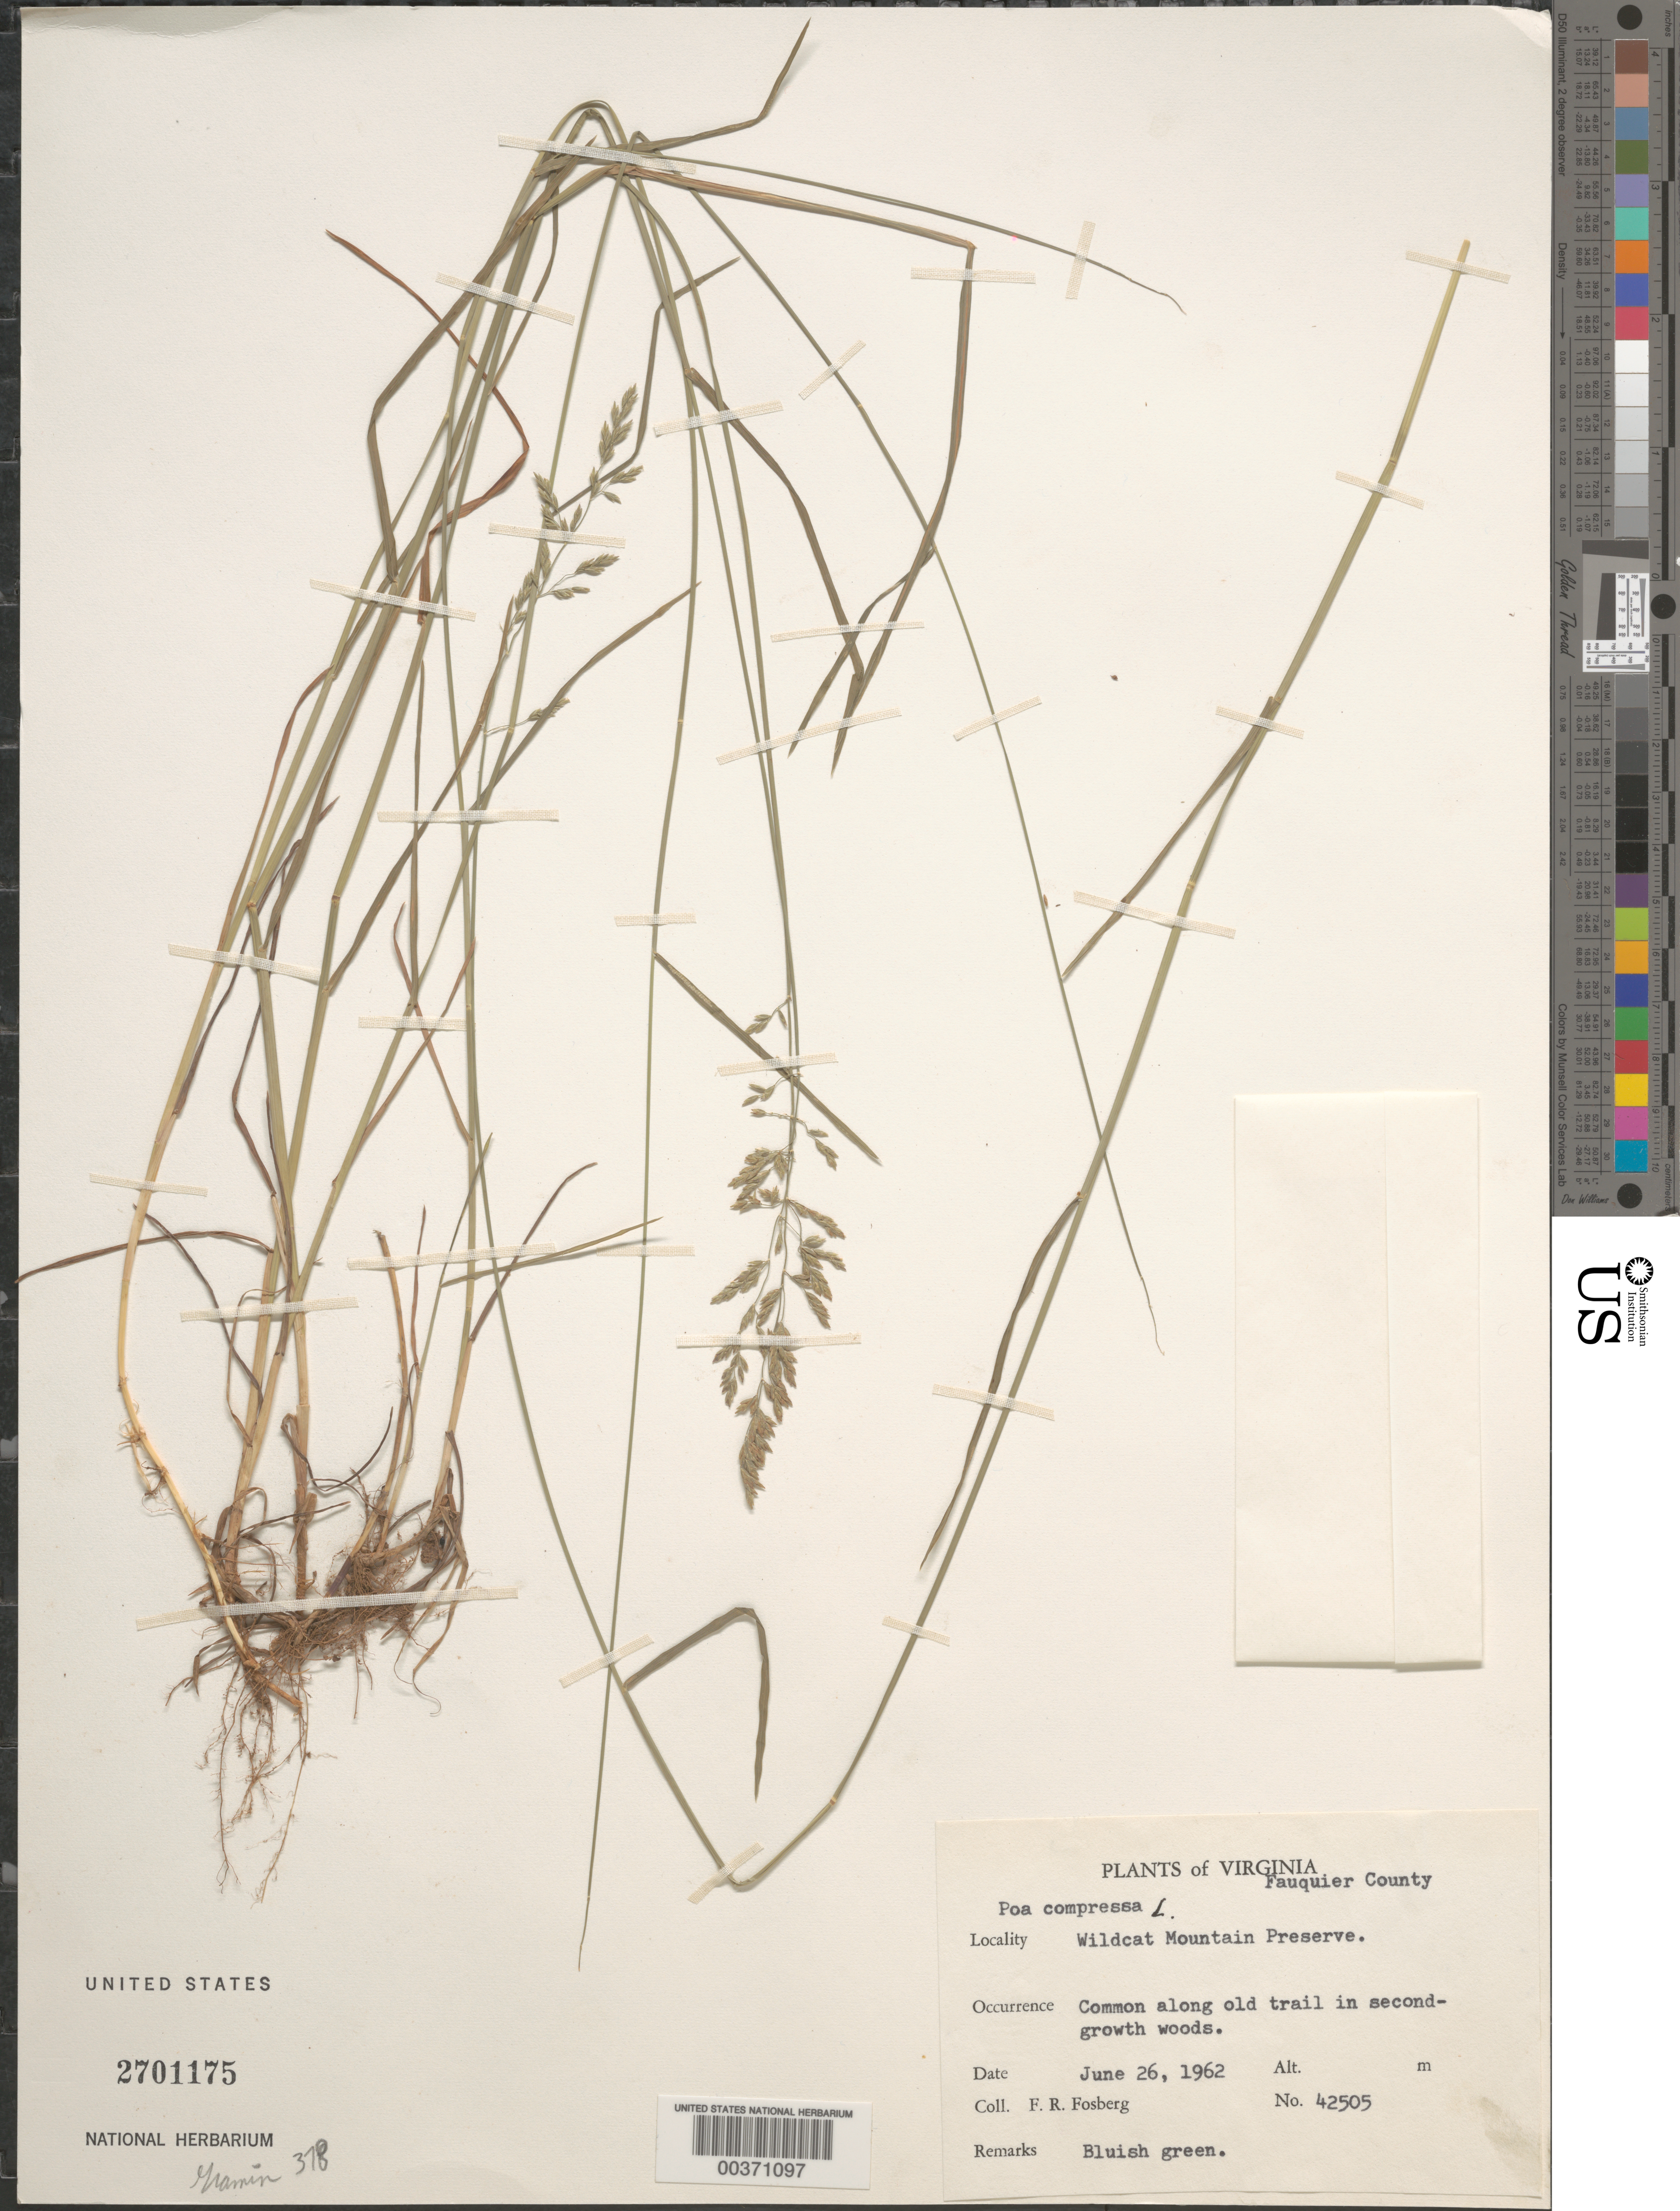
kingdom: Plantae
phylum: Tracheophyta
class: Liliopsida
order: Poales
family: Poaceae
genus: Poa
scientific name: Poa compressa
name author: L.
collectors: F. R. Fosberg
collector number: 42505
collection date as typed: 26 Jun 1962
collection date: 1962-06-26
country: United States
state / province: Virginia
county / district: Fauquier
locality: Wildcat Mountain Preserve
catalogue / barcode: US 2701175